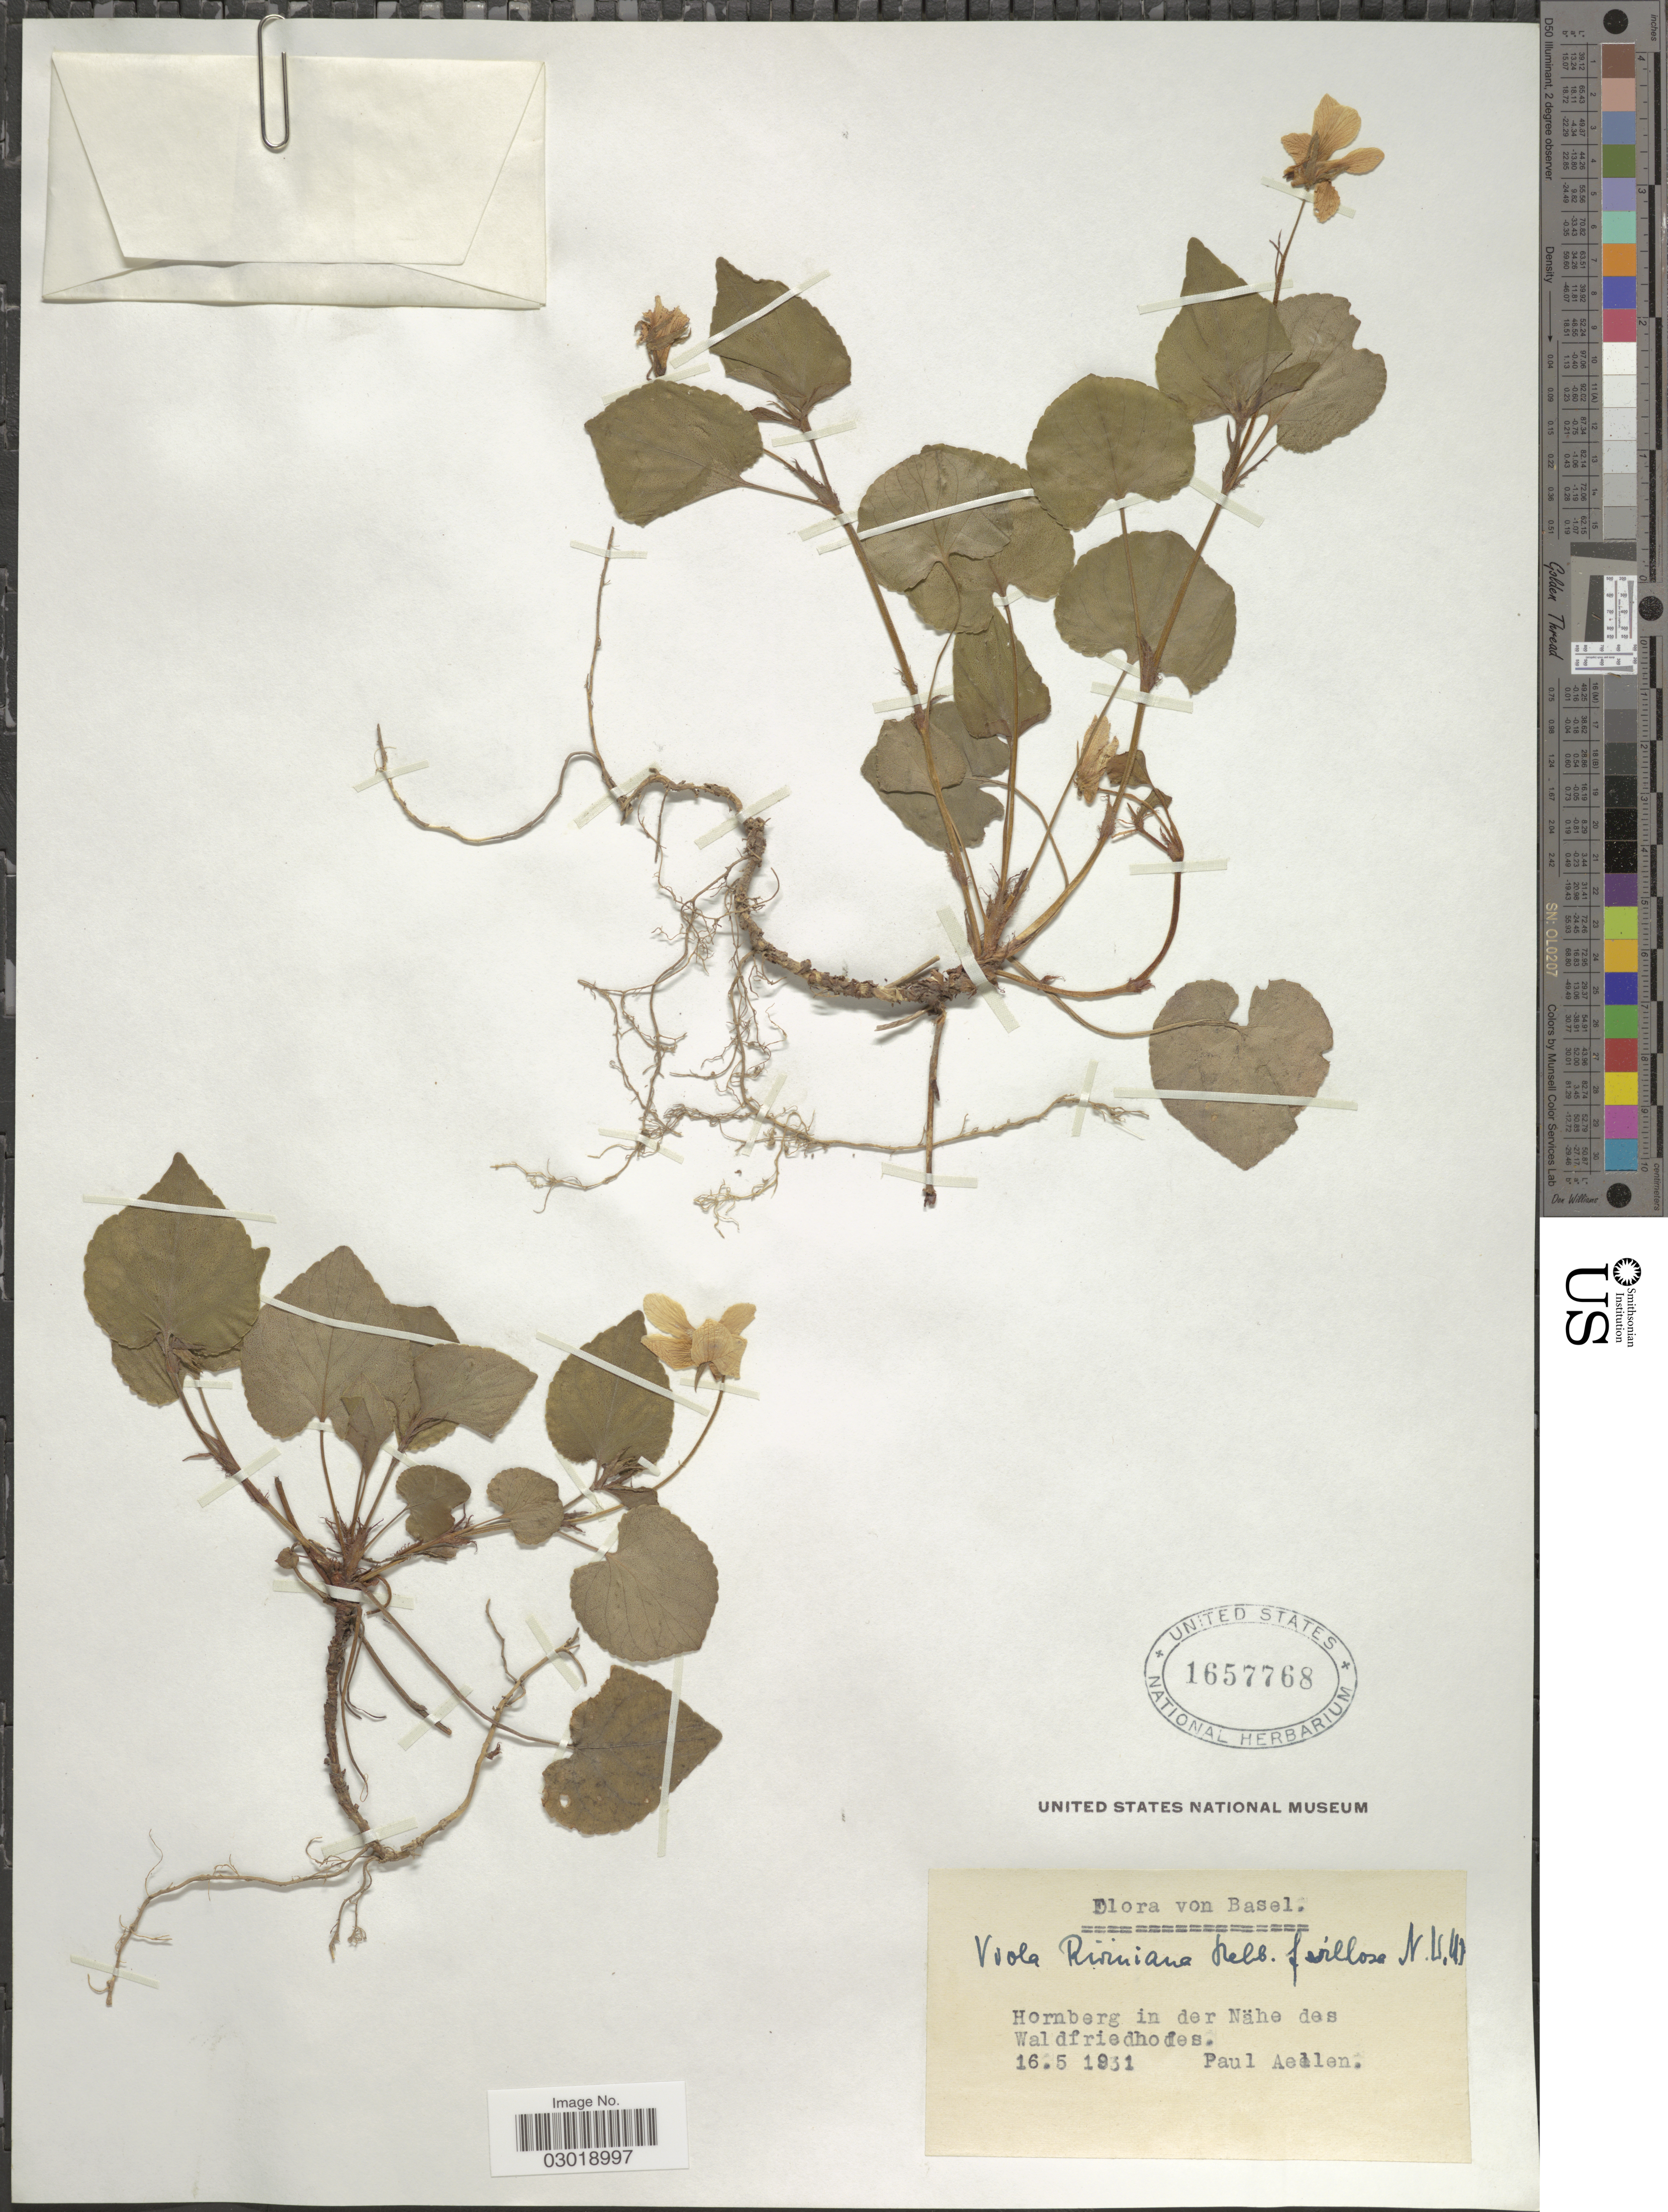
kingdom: Plantae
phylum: Tracheophyta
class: Magnoliopsida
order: Malpighiales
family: Violaceae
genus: Viola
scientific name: Viola riviniana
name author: Rchb.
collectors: P. Aellen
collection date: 1931-05-16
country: Switzerland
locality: Basel. Hornberg in der Nähe des Waldfriedhoies.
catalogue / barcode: US 1657768